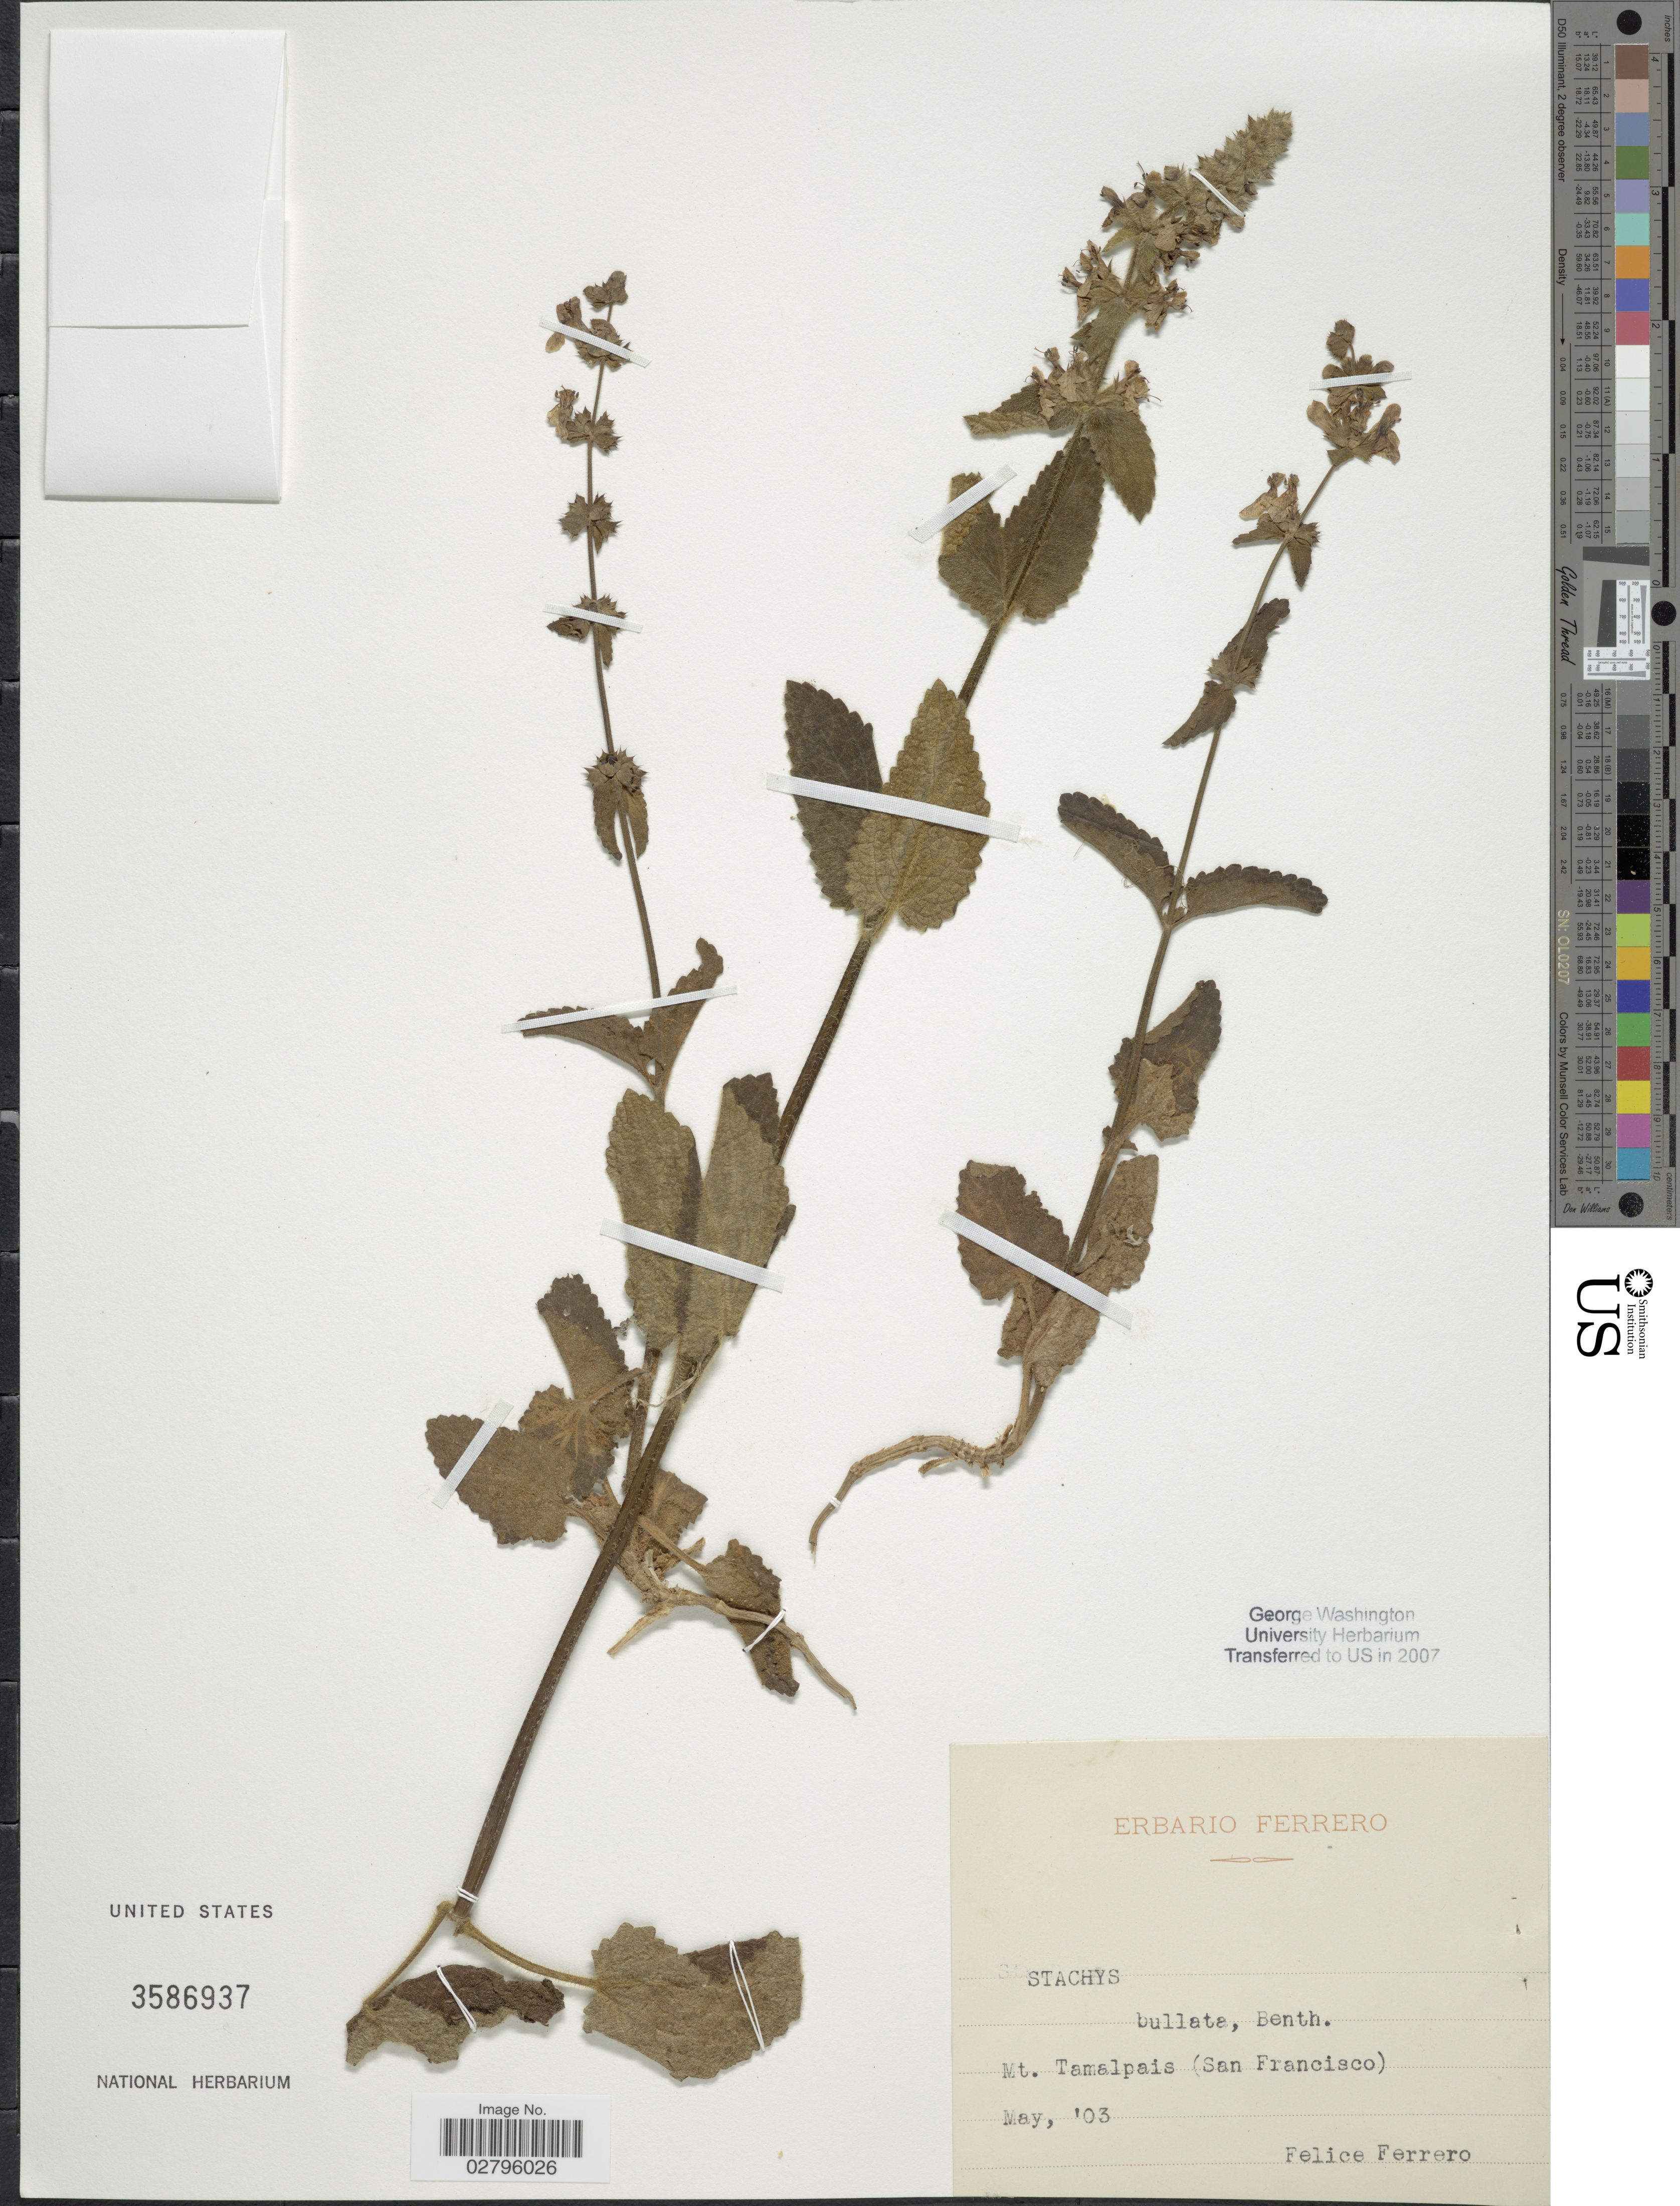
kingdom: Plantae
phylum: Tracheophyta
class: Magnoliopsida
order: Lamiales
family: Lamiaceae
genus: Stachys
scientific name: Stachys bullata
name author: Benth.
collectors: F. Ferrero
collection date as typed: Transcribed d/m/y: /5/3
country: United States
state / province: California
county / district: San Francisco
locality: Mt. Tamalpais (San Francisco)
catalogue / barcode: US 3586937